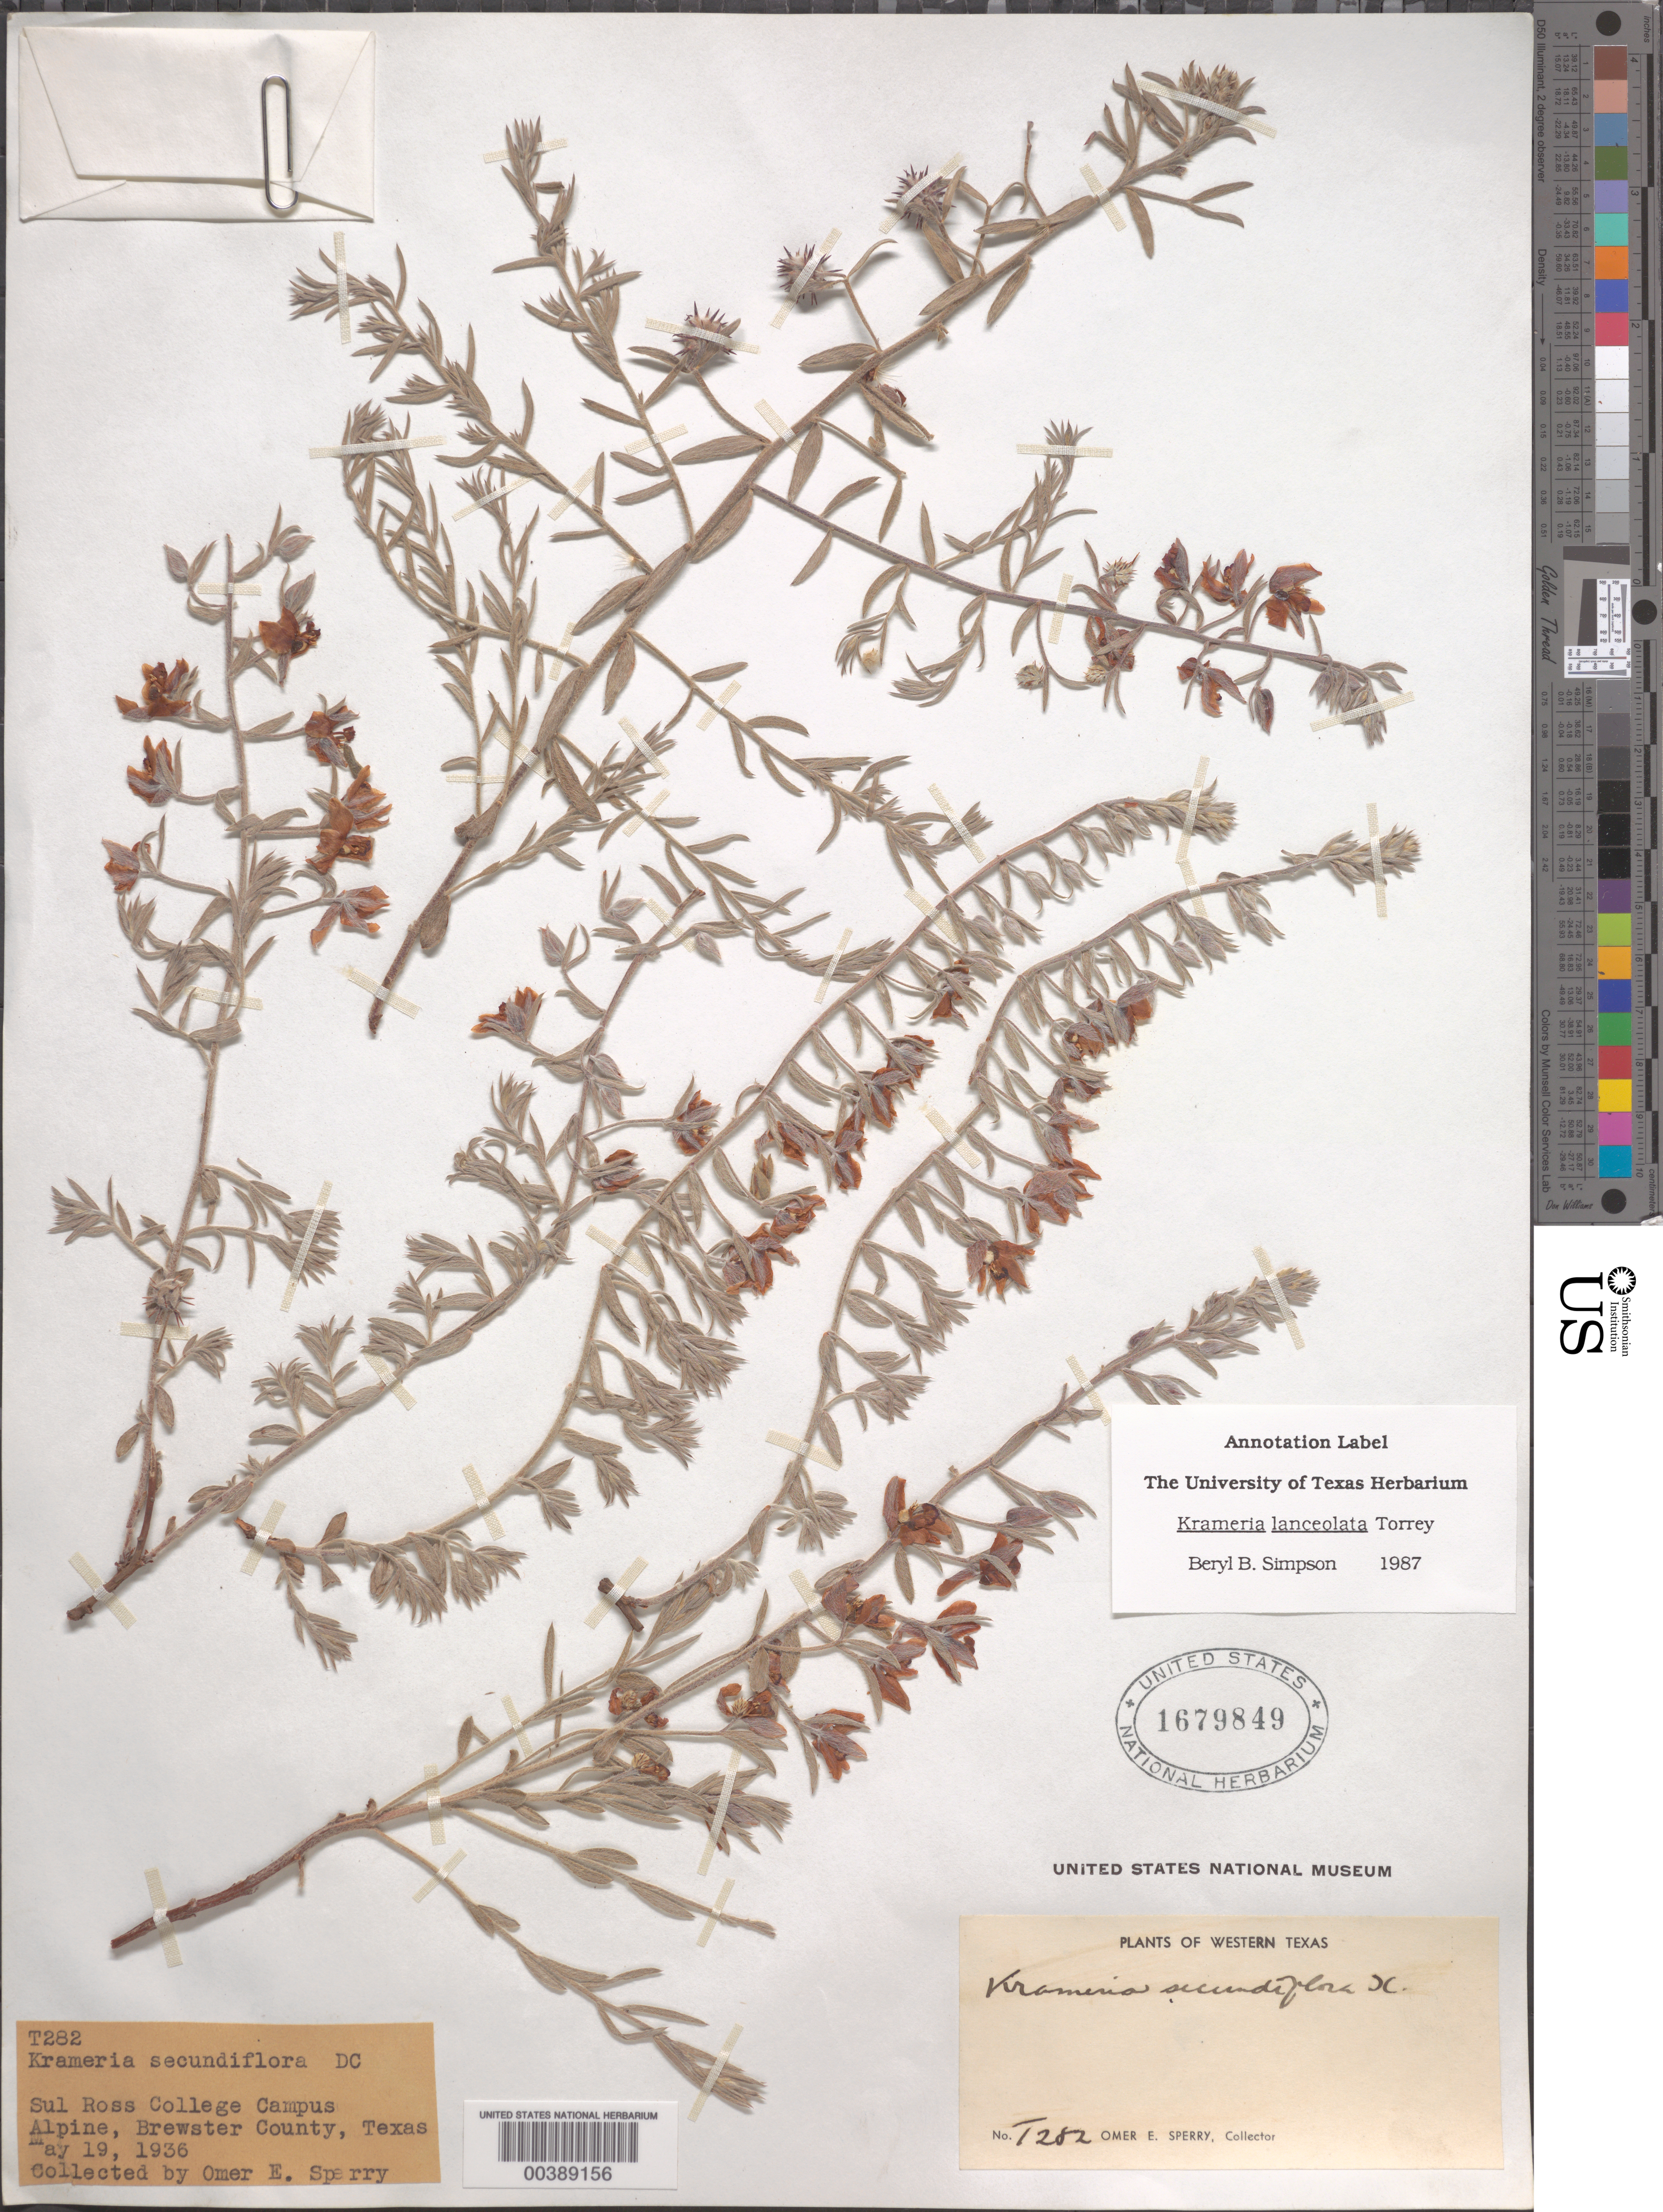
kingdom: Plantae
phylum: Tracheophyta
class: Magnoliopsida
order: Zygophyllales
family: Krameriaceae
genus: Krameria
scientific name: Krameria lanceolata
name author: Torr.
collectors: O. E. Sperry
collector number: T282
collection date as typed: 19 May 1936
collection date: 1936-05-19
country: United States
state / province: Texas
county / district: Brewster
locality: Alpine; sul ross college campus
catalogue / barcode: US 1679849